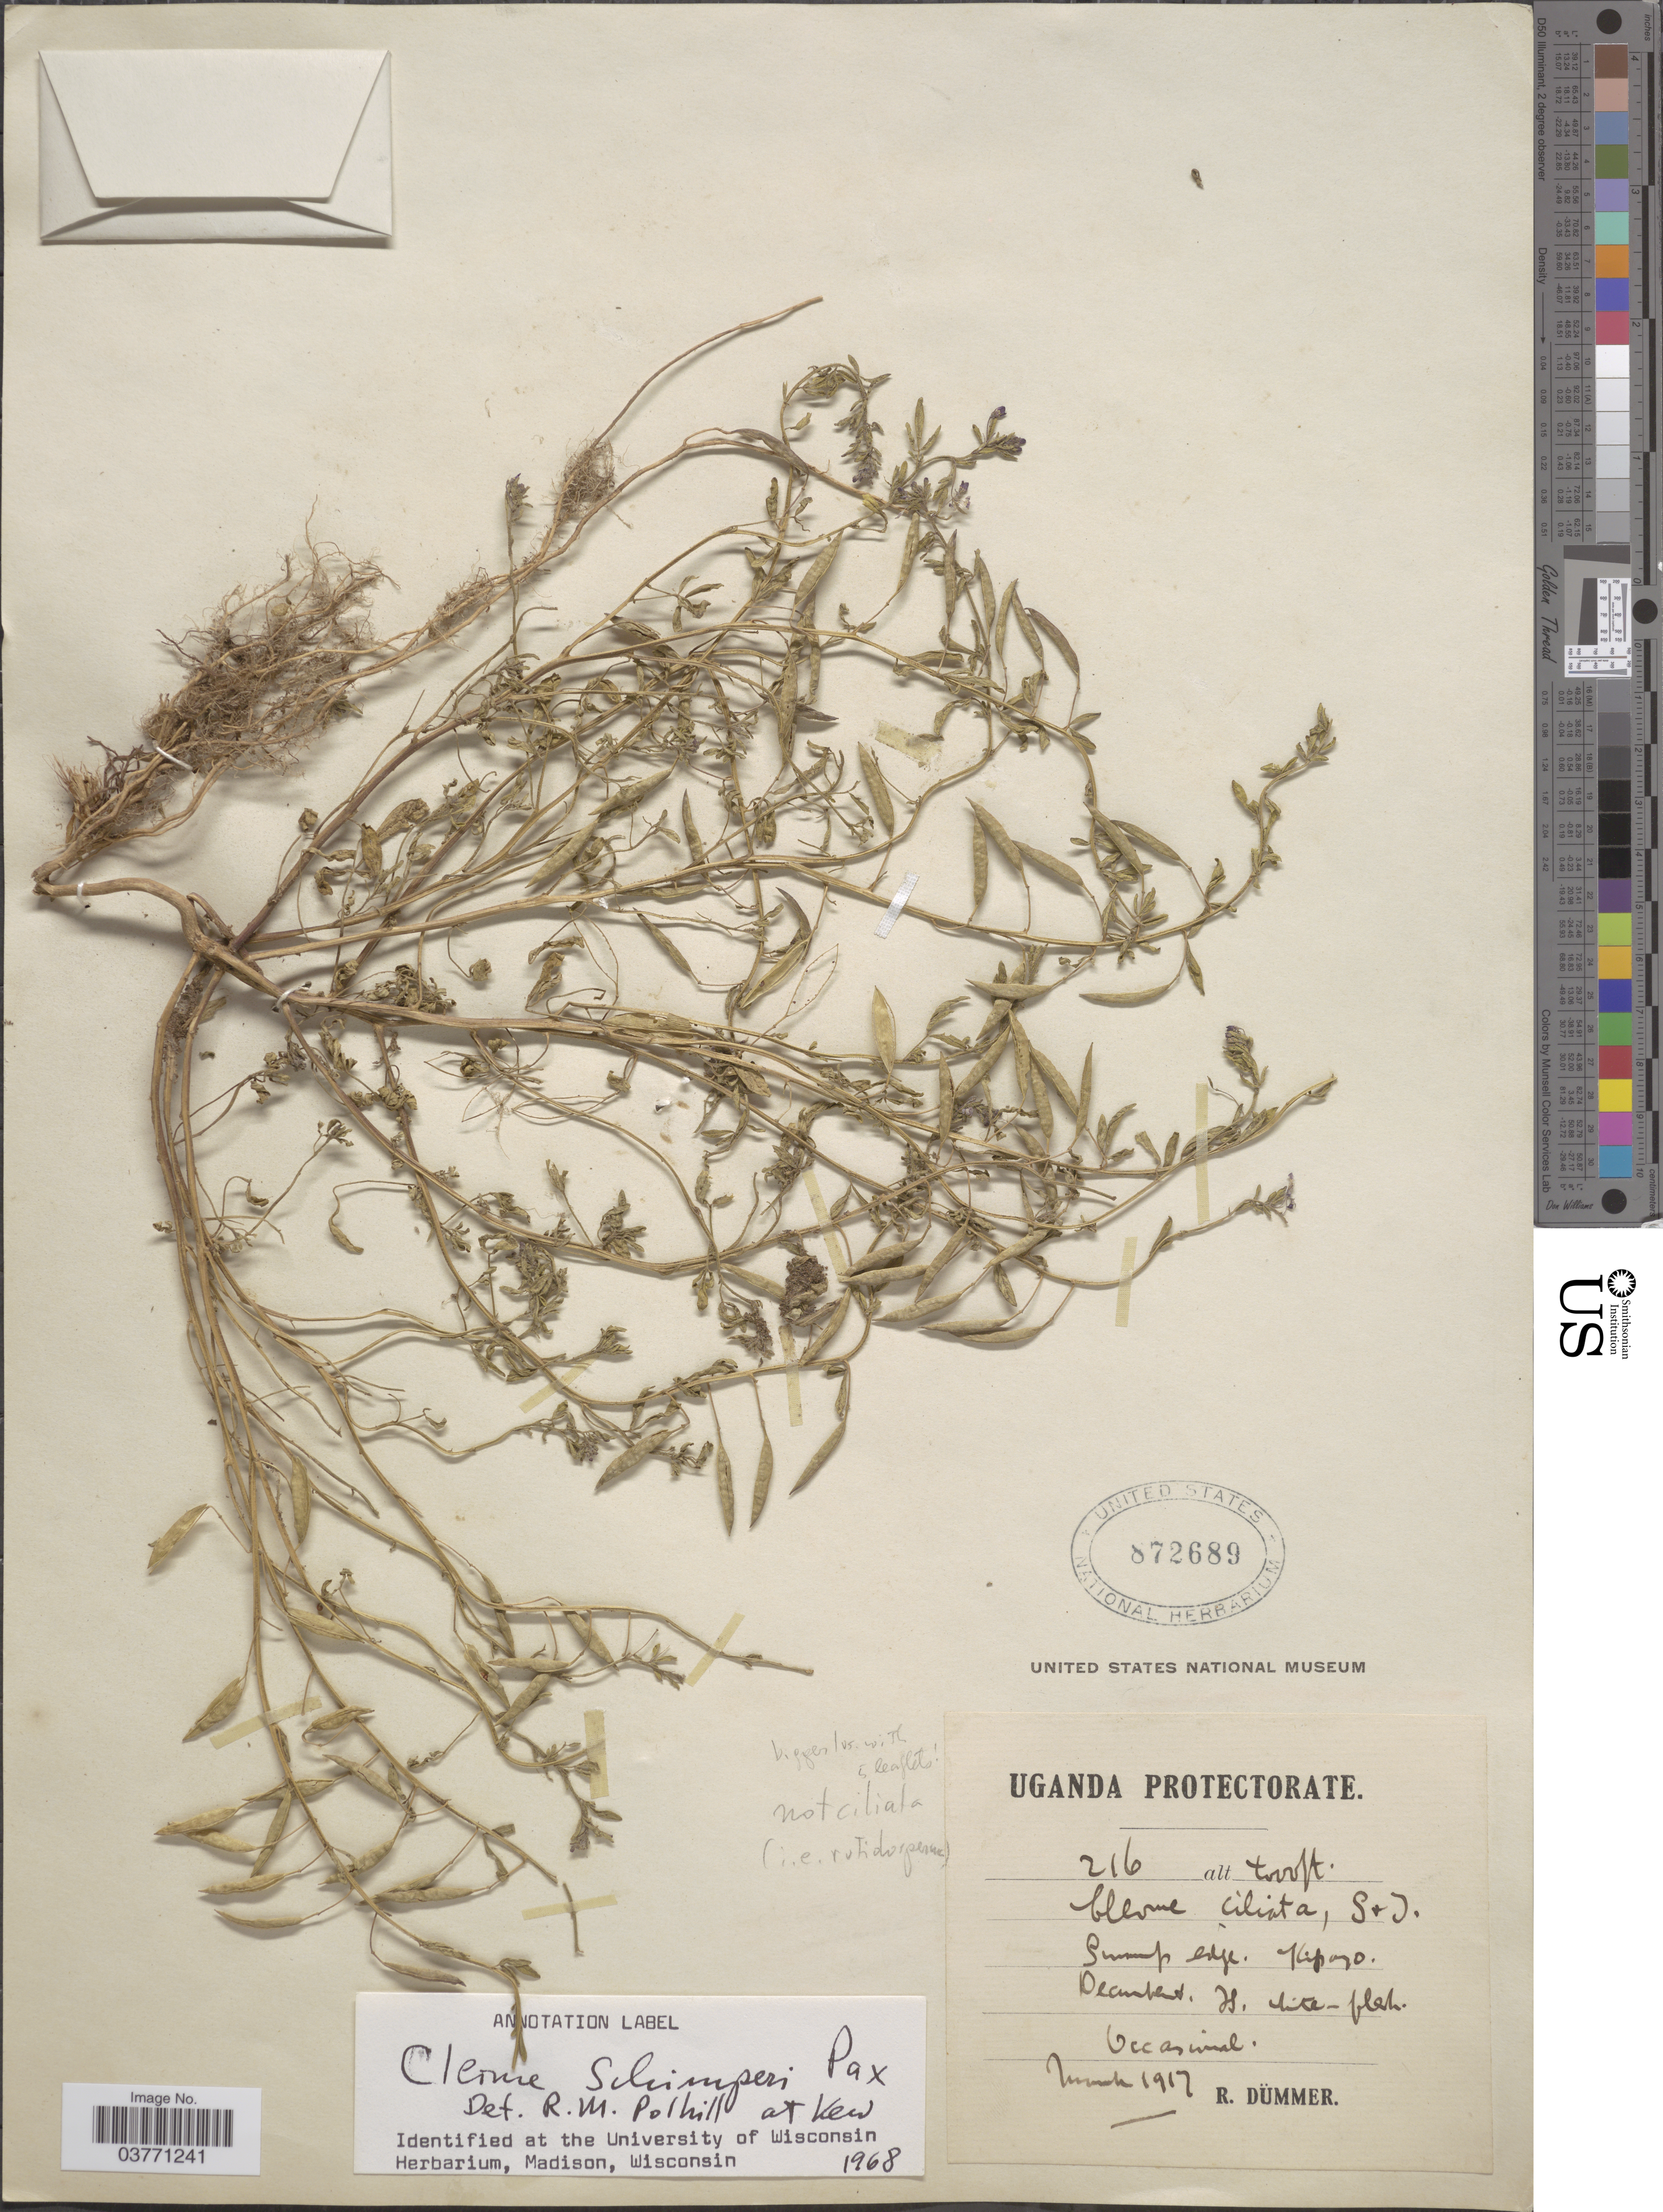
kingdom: Plantae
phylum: Tracheophyta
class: Magnoliopsida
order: Brassicales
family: Cleomaceae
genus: Sieruela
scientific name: Sieruela schimperi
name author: (Pax) Roalson & J.C. Hall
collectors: R. A. Dümmer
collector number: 216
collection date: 1917-03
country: Uganda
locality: Uganda Protectorate. Kipayo.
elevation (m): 1219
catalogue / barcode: US 872689